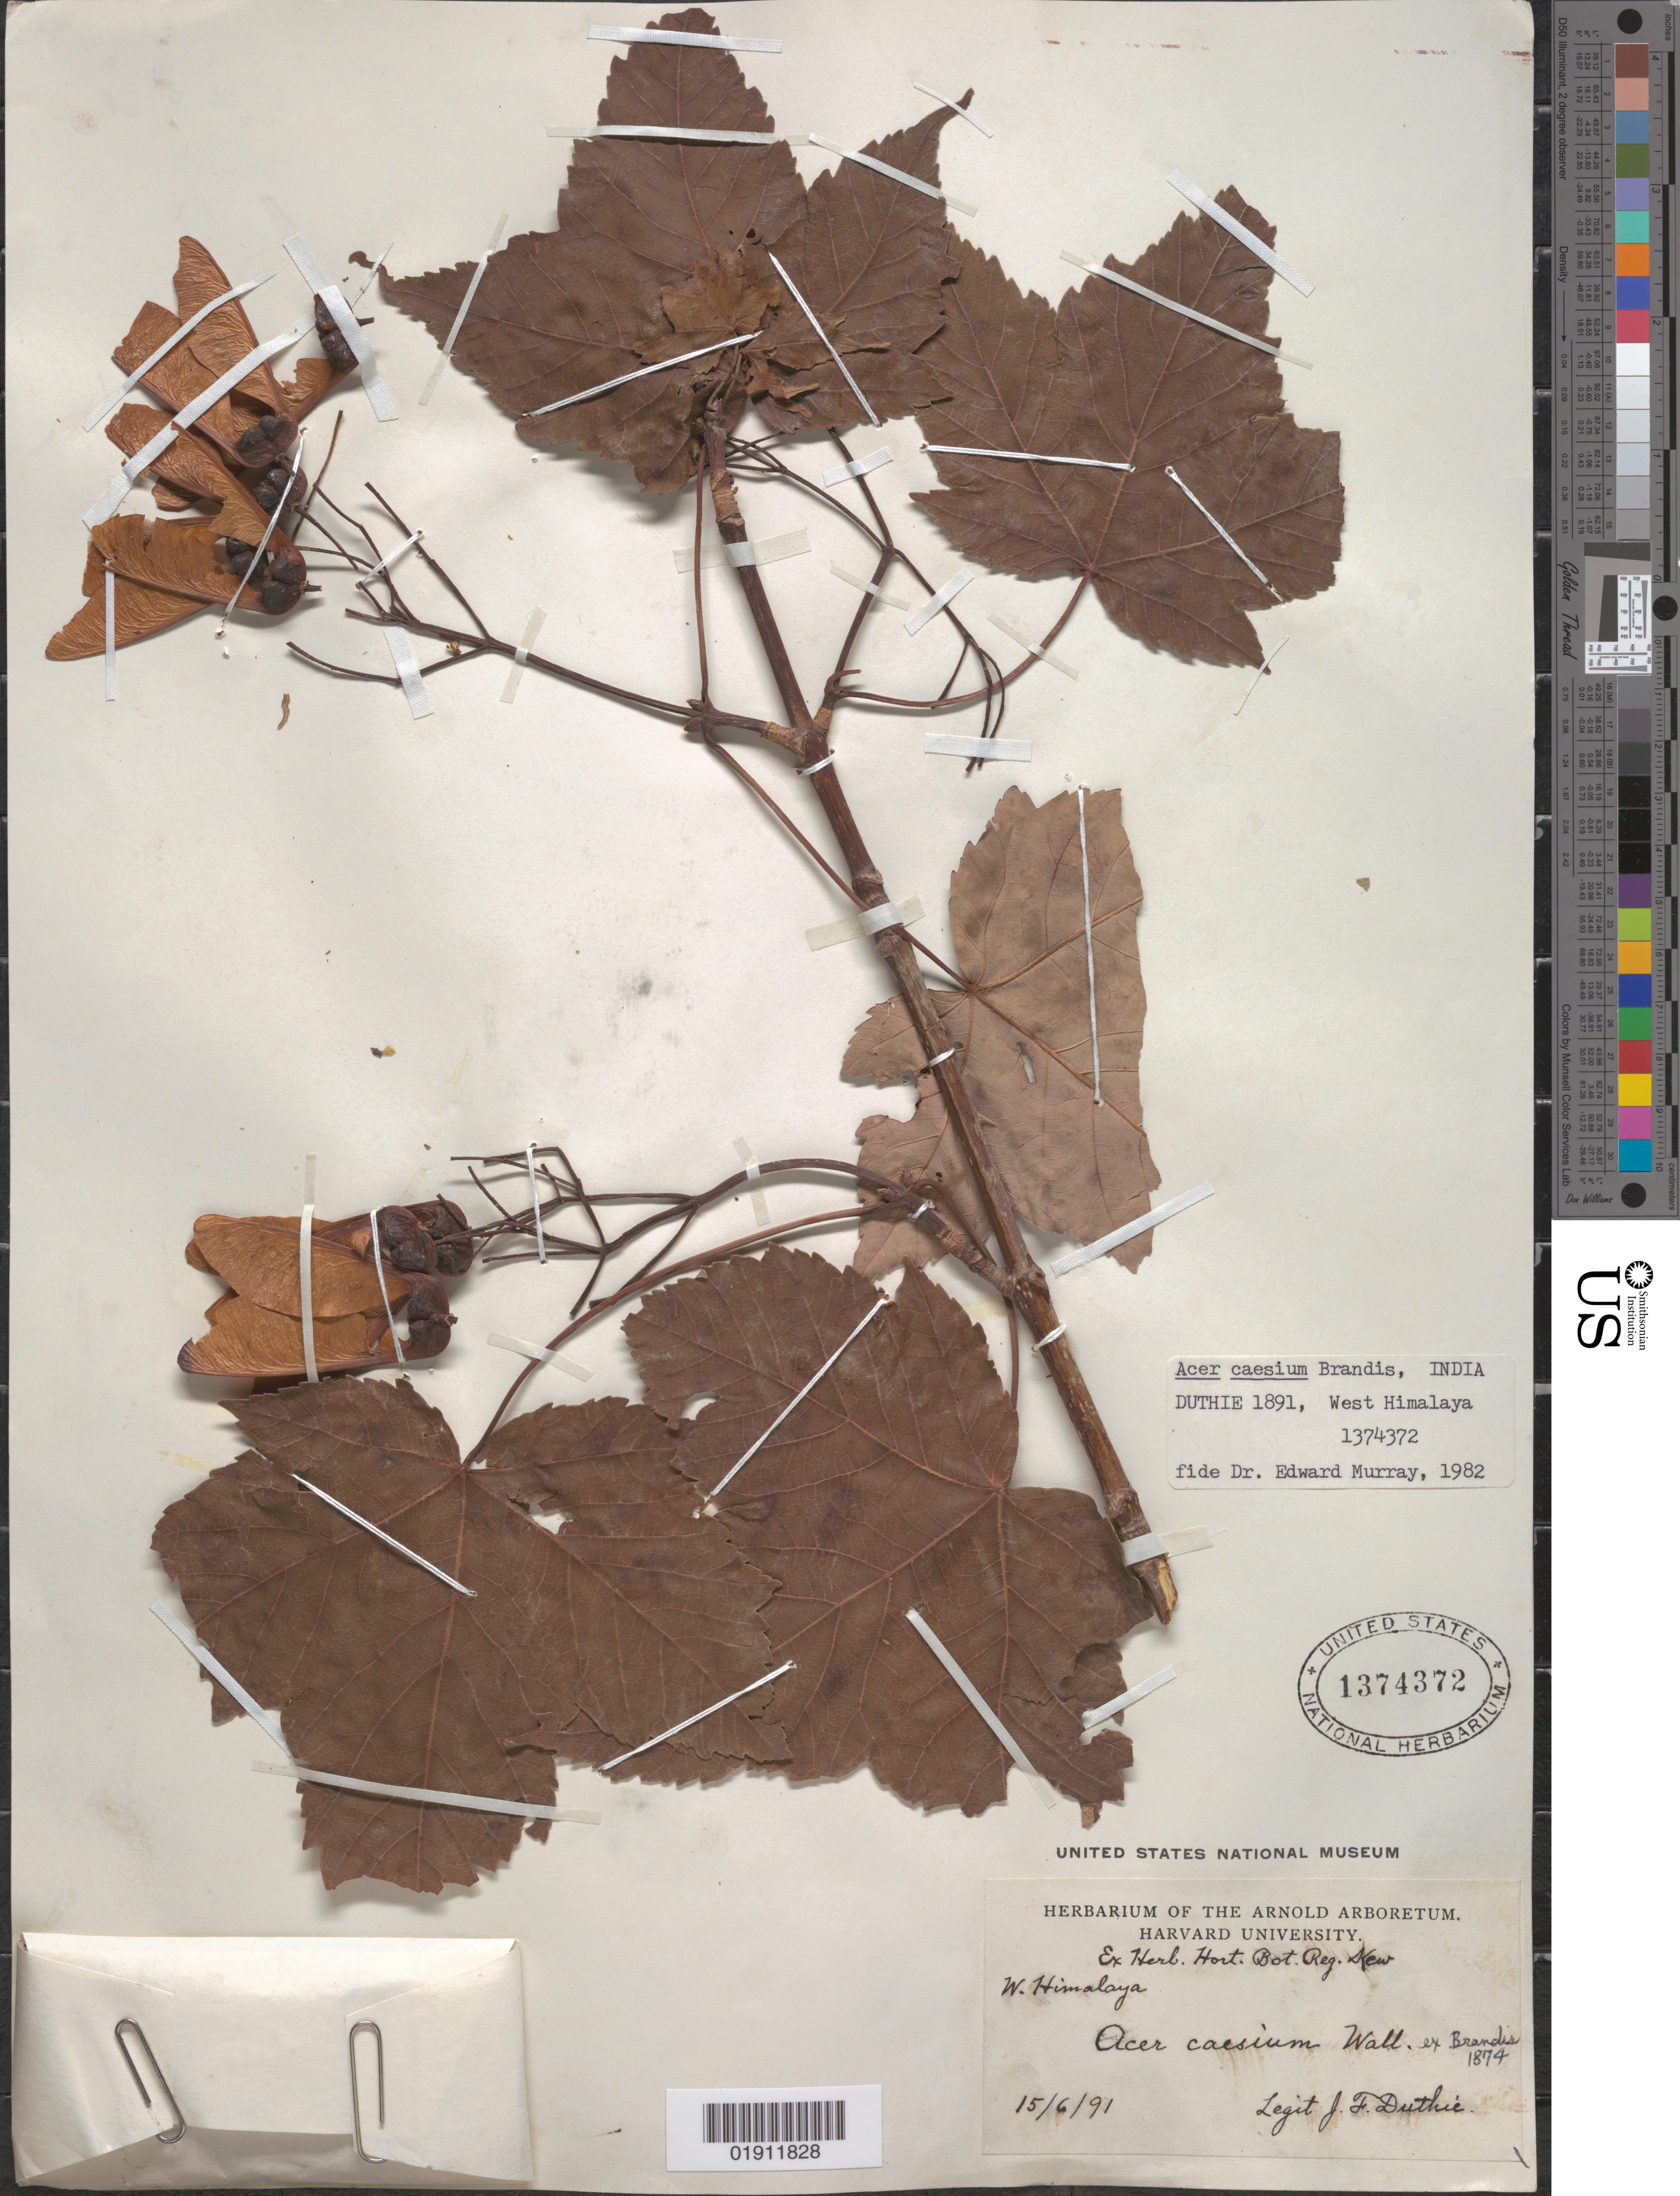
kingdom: Plantae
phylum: Tracheophyta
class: Magnoliopsida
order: Sapindales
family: Sapindaceae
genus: Acer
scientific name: Acer caesium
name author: Wall ex Brandis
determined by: Murray, Edward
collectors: J. F. Duthie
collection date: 1891-06-15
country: India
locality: India [?], W. Himalaya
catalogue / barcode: US 1374372